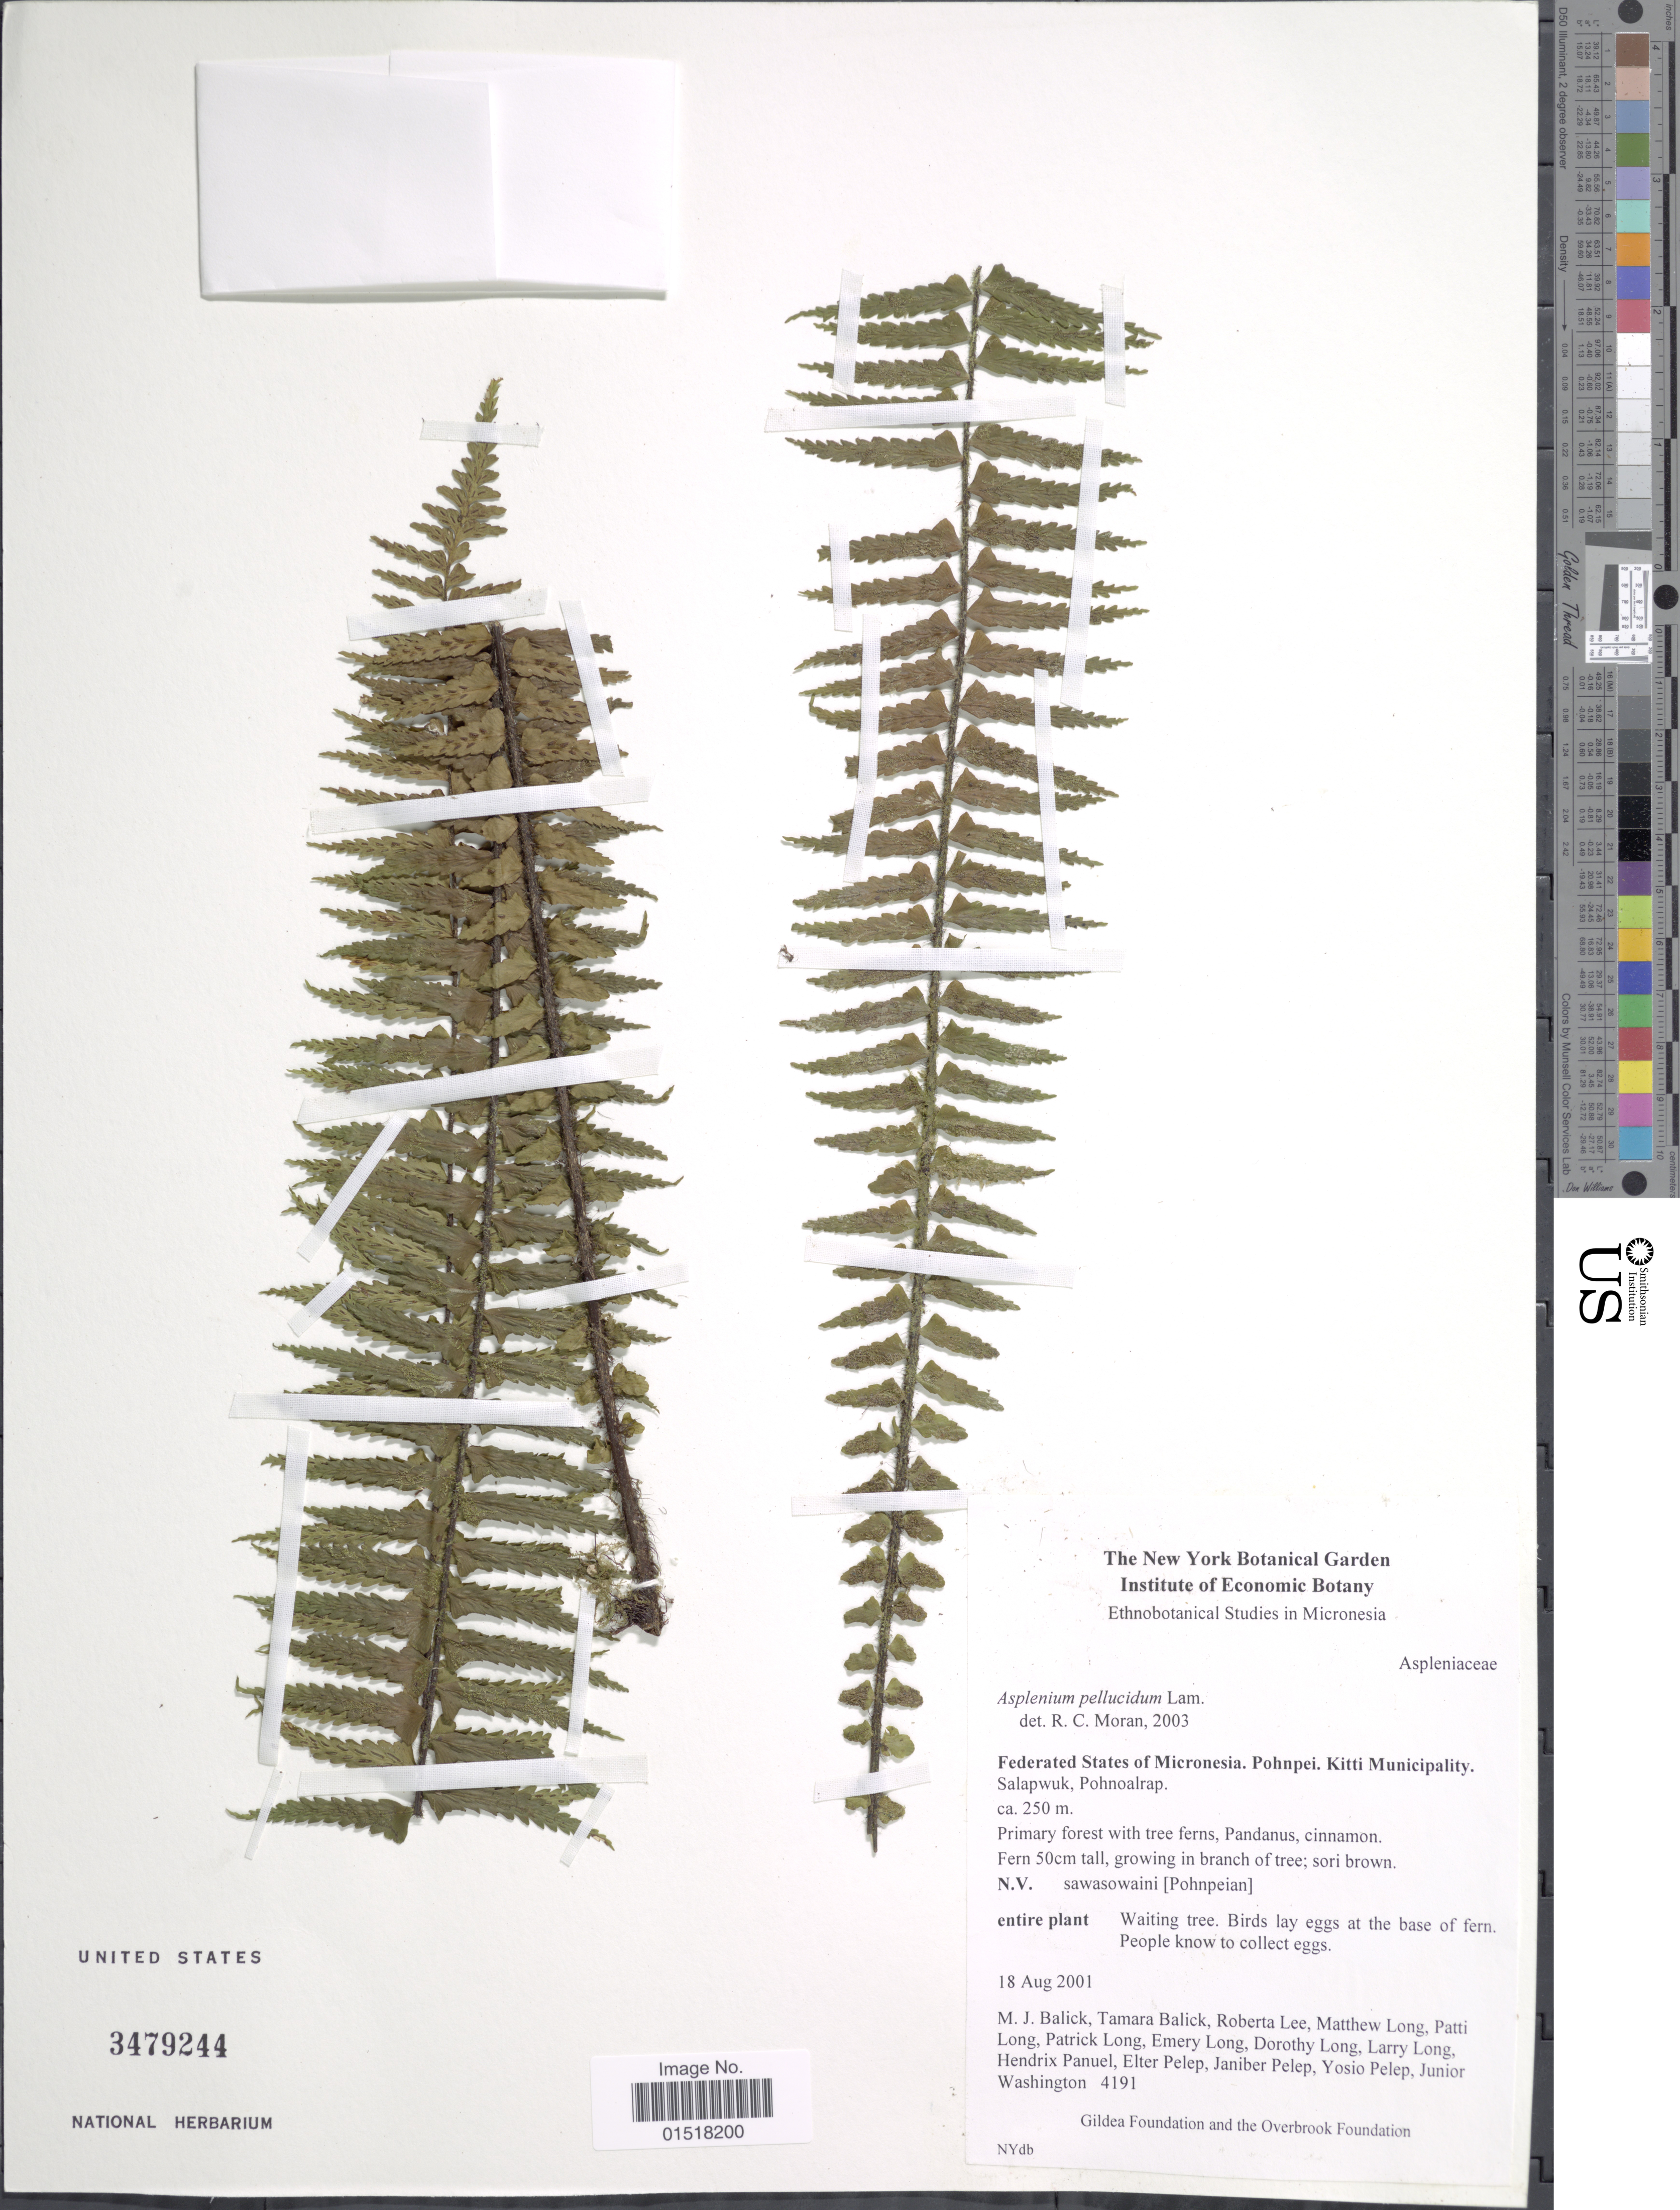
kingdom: Plantae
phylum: Tracheophyta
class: Polypodiopsida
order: Polypodiales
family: Aspleniaceae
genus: Asplenium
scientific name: Asplenium pellucidum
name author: Lam.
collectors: M. J. Balick, T. Balick, R. Curlee, M. Long & et al.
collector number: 4191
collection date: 2001-08-18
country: Micronesia, Federated States of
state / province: Pohnpei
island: Pohnpei [Ponape]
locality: Federated States of Micronesia. Pohnpei. Kitti Municipality. Salapwuk, Pohnoalrap.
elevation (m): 250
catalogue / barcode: US 3479244